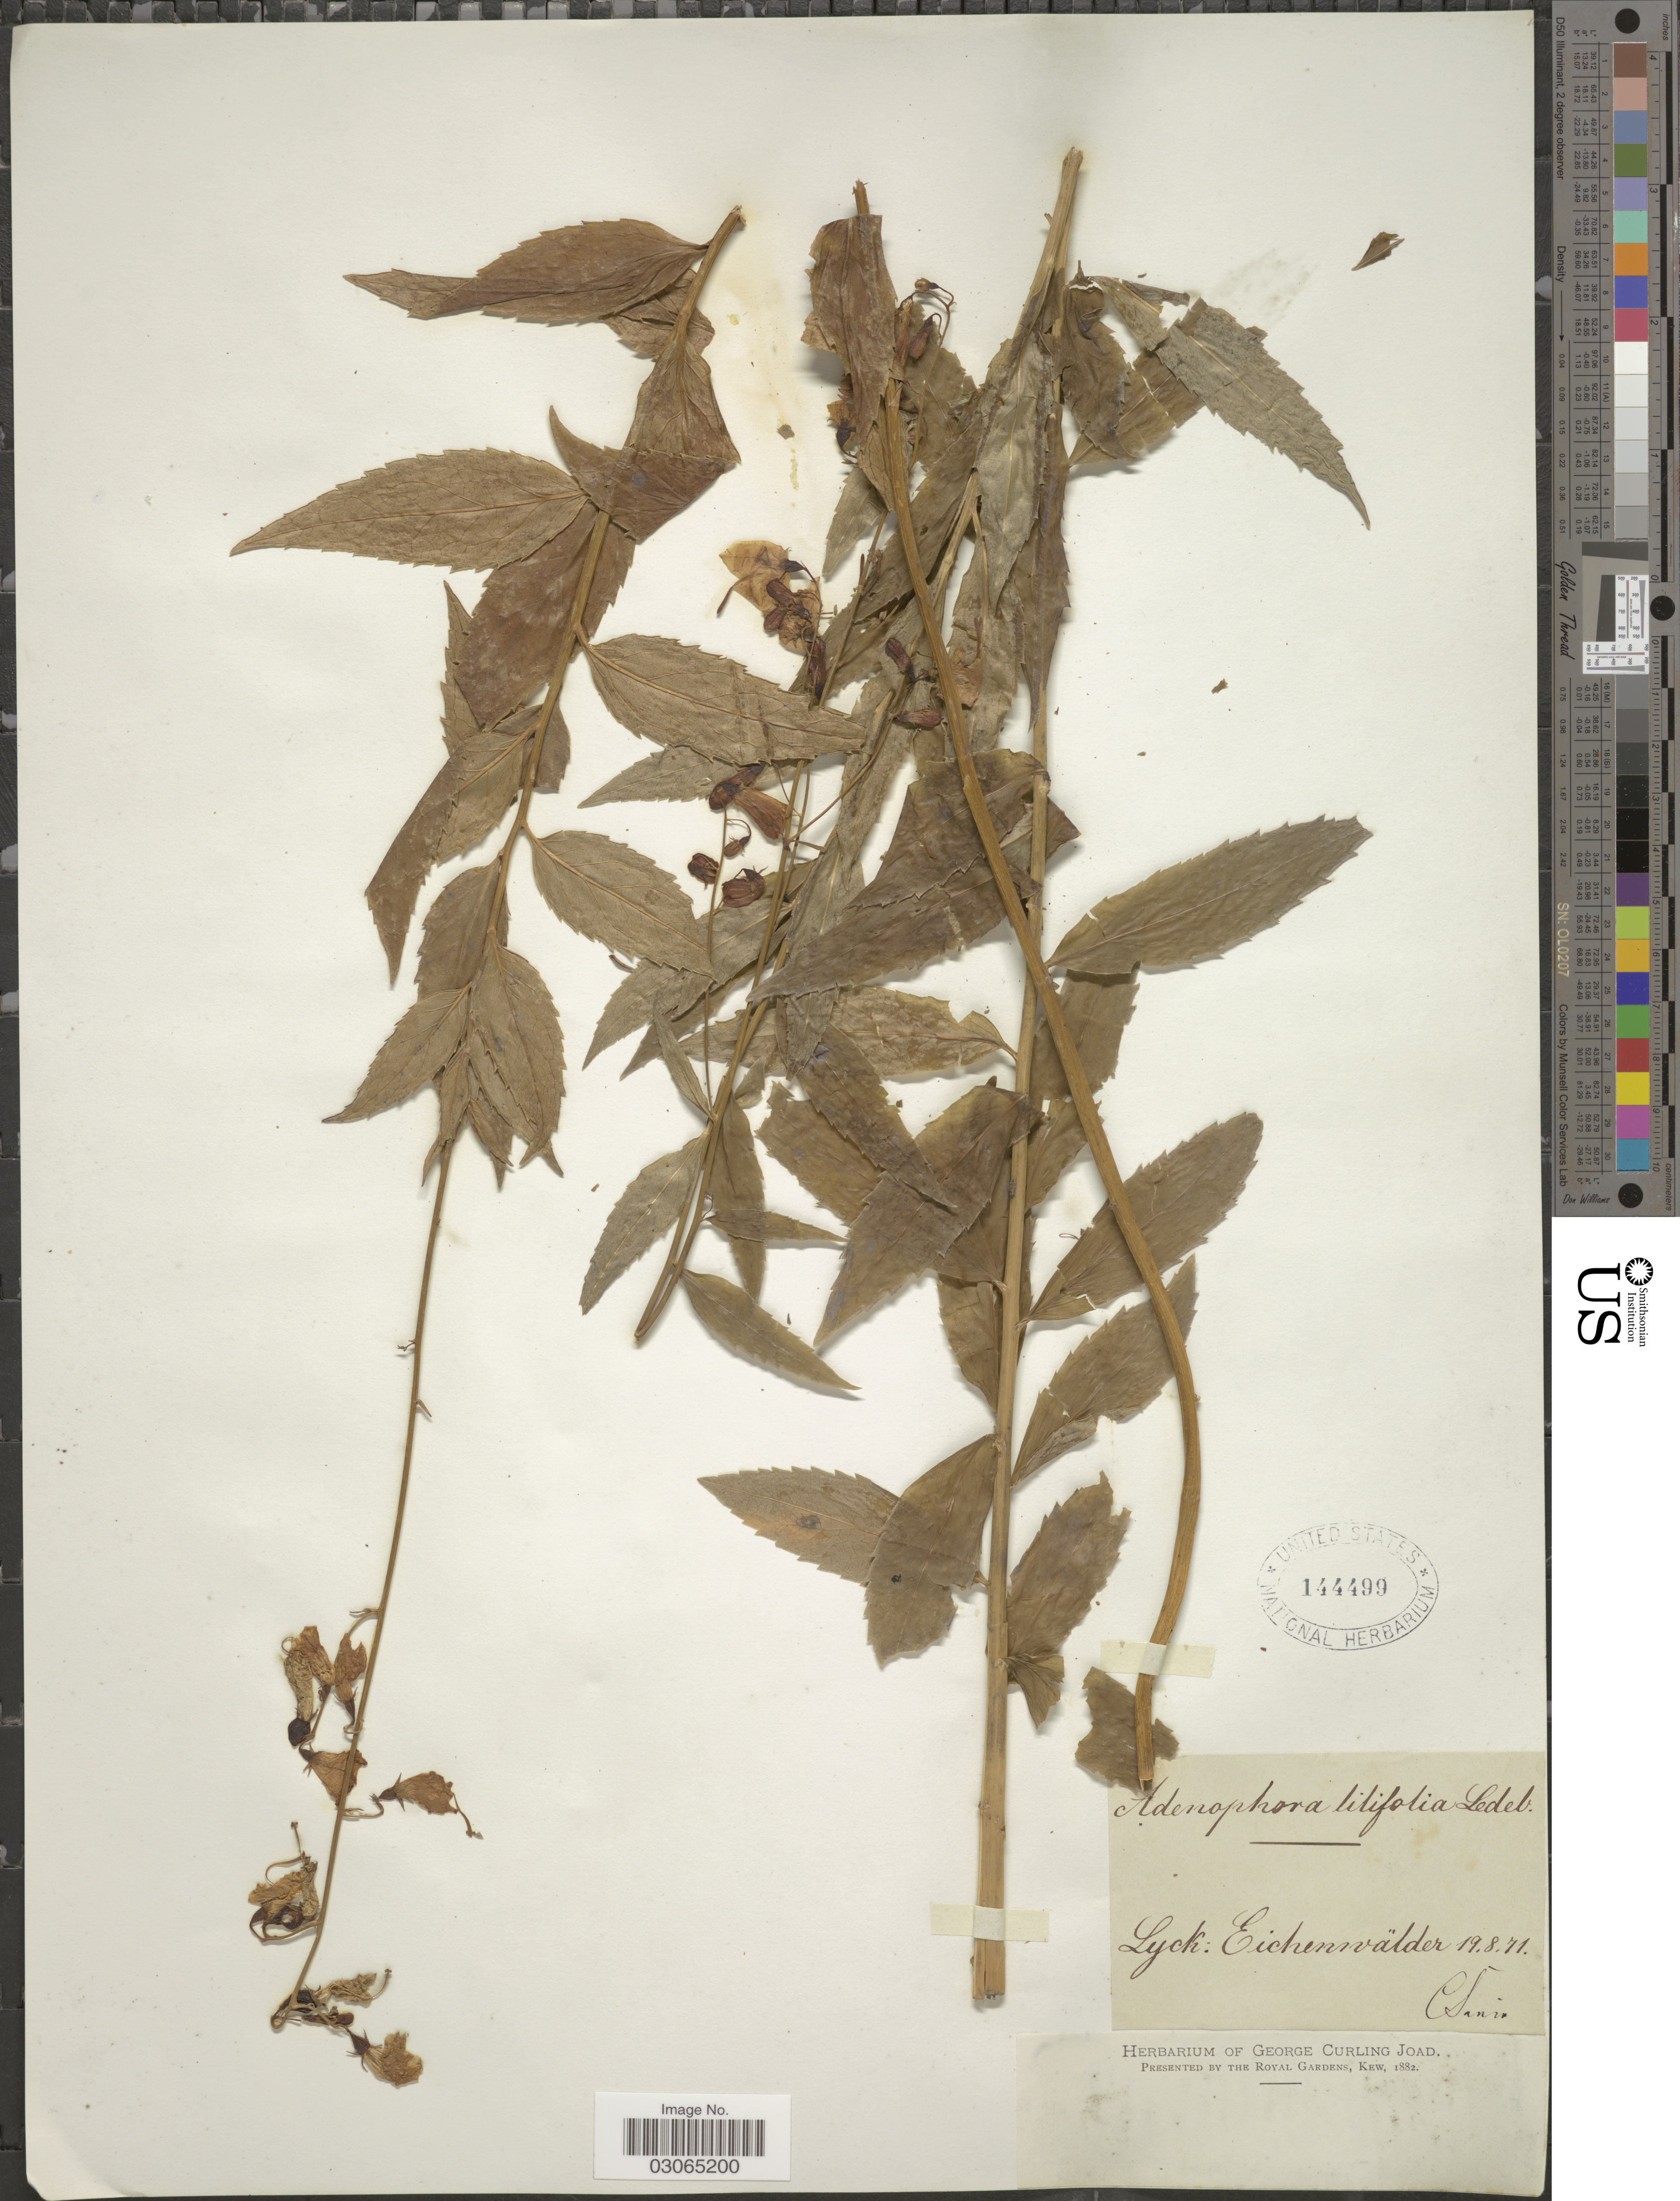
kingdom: Plantae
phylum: Tracheophyta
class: Magnoliopsida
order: Asterales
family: Campanulaceae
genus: Adenophora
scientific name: Adenophora liliifolia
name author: (L.) A. DC.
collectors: C. Sanio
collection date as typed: Transcribed d/m/y: 19/8/71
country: Poland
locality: Lyck: Eichenwälder.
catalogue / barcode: US 144499